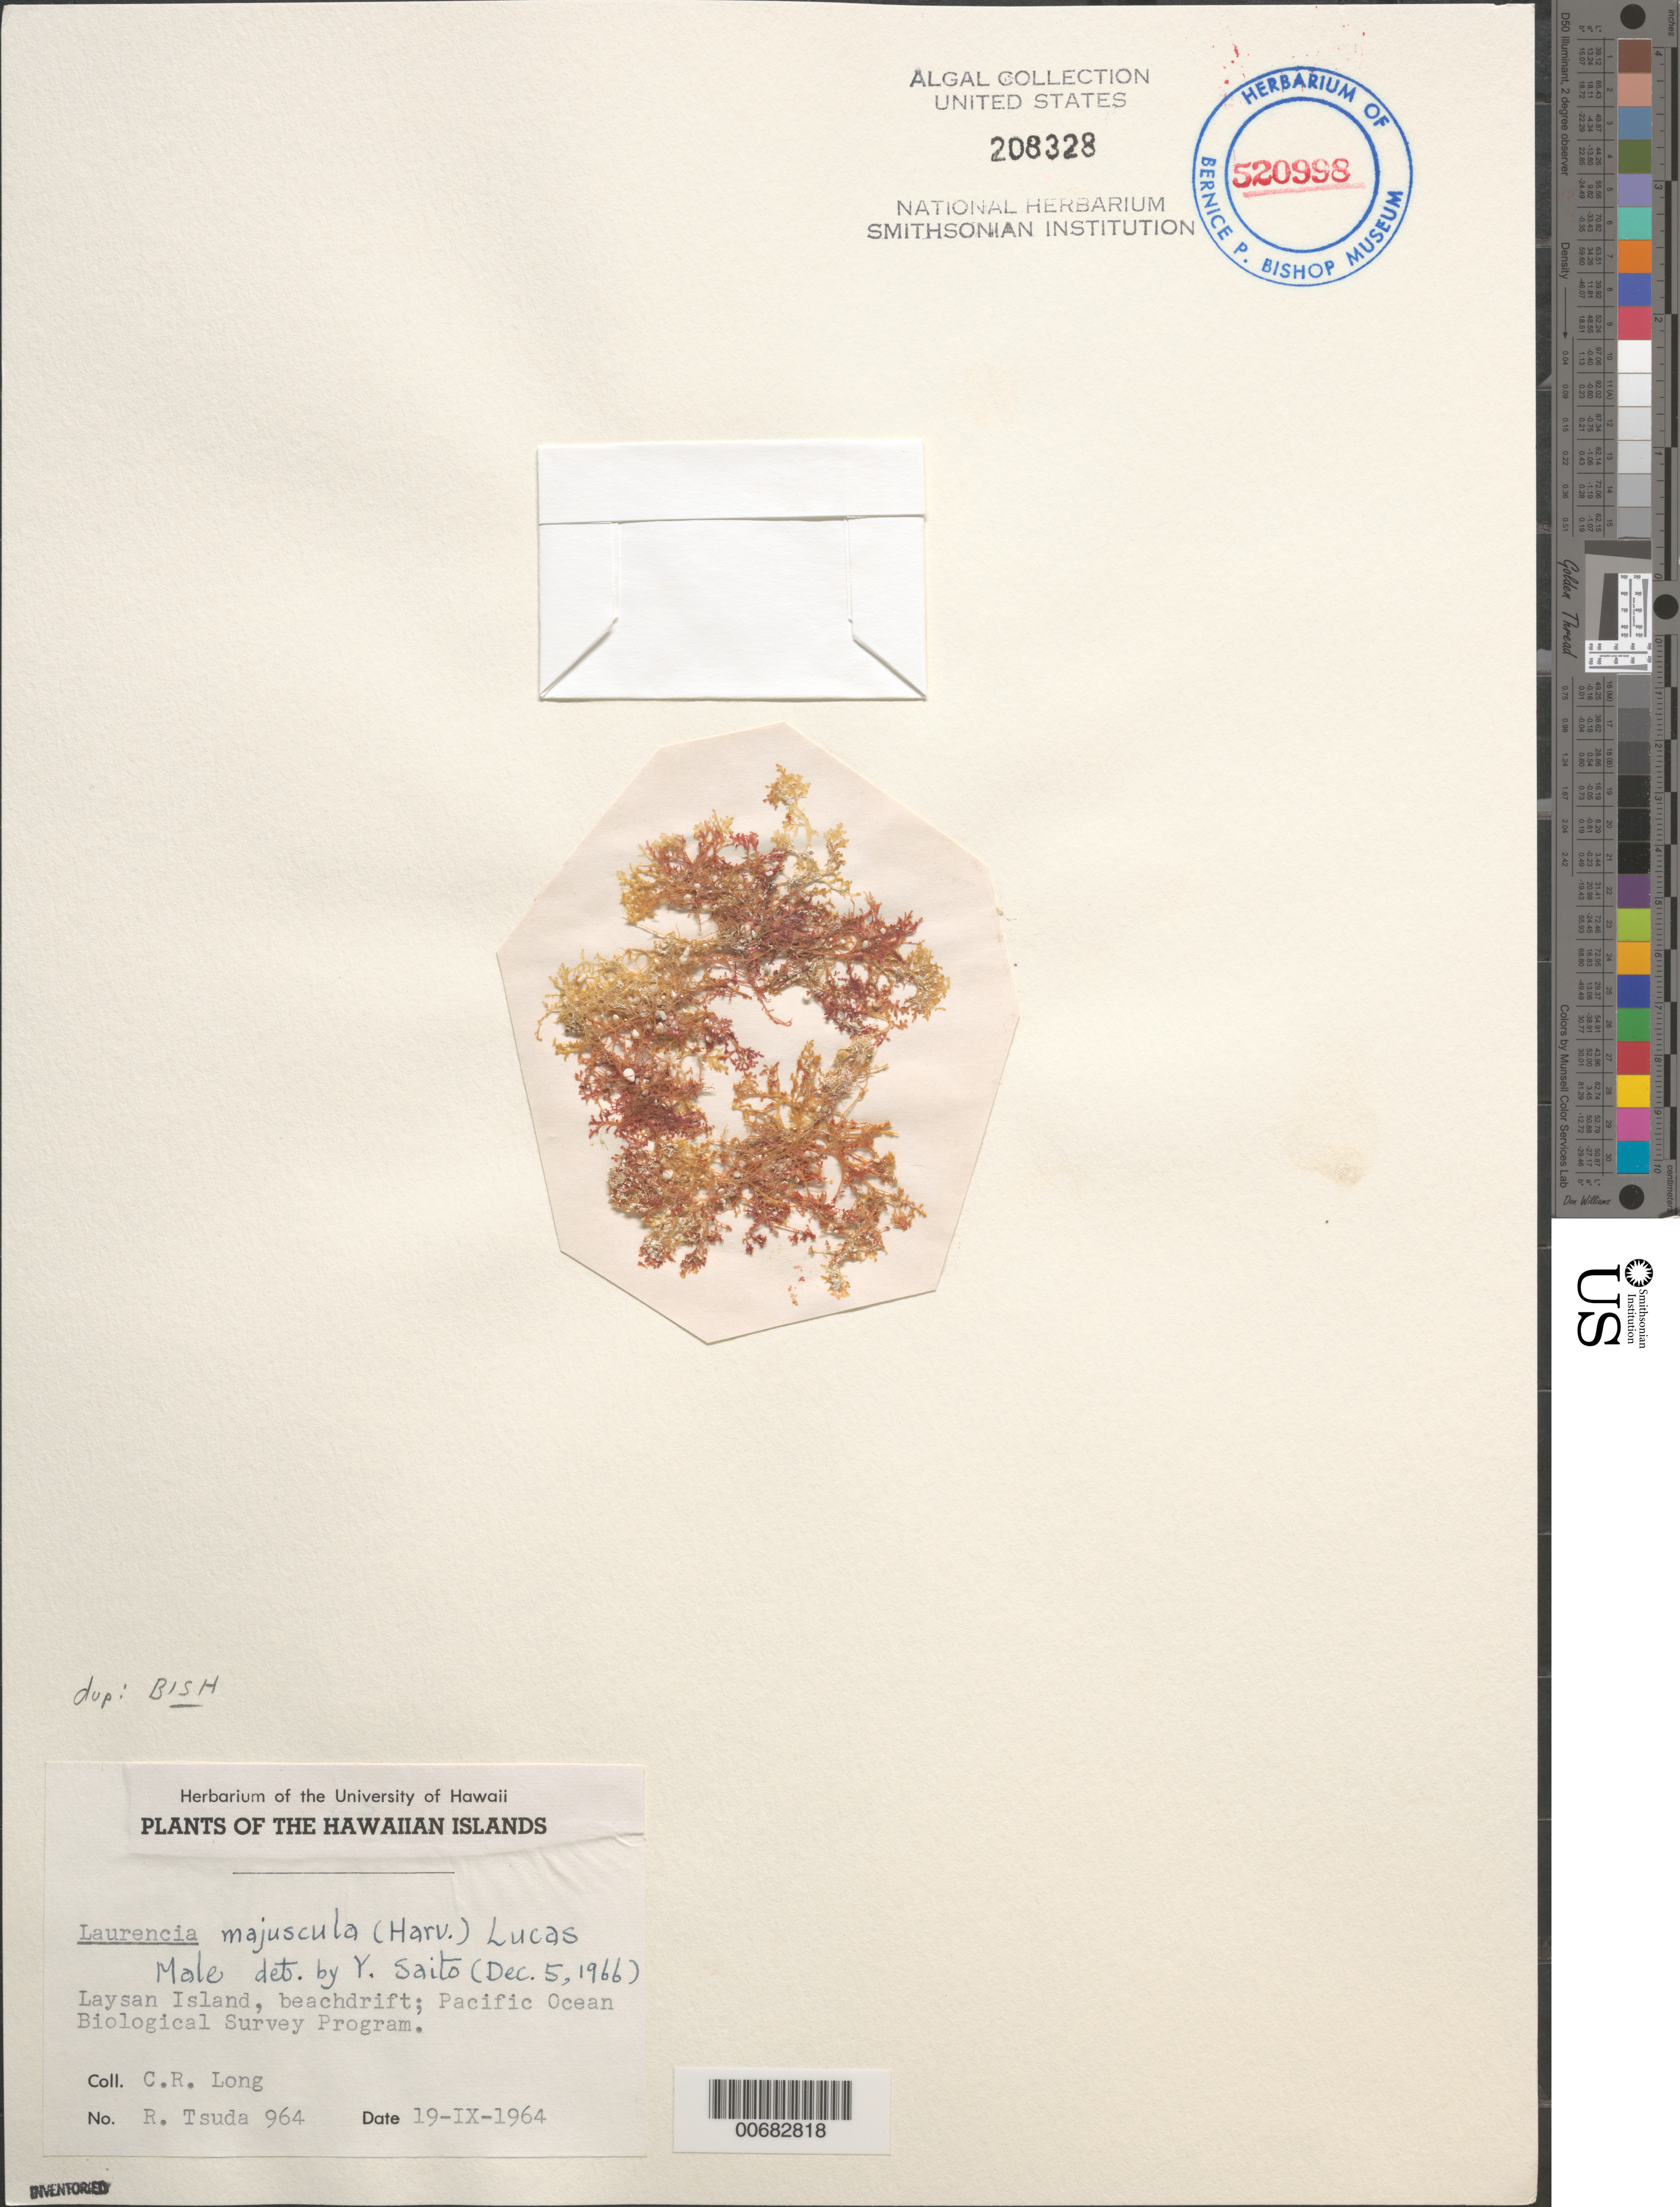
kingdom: Plantae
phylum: Rhodophyta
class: Florideophyceae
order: Ceramiales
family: Rhodomelaceae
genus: Laurencia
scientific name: Laurencia dendroidea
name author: J. Agardh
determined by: Algae name updating Project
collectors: C. Long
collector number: RT 964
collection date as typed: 19 Sep 1964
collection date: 1964-09-19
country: United States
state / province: Hawaii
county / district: Honolulu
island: Laysan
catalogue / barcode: US 208328